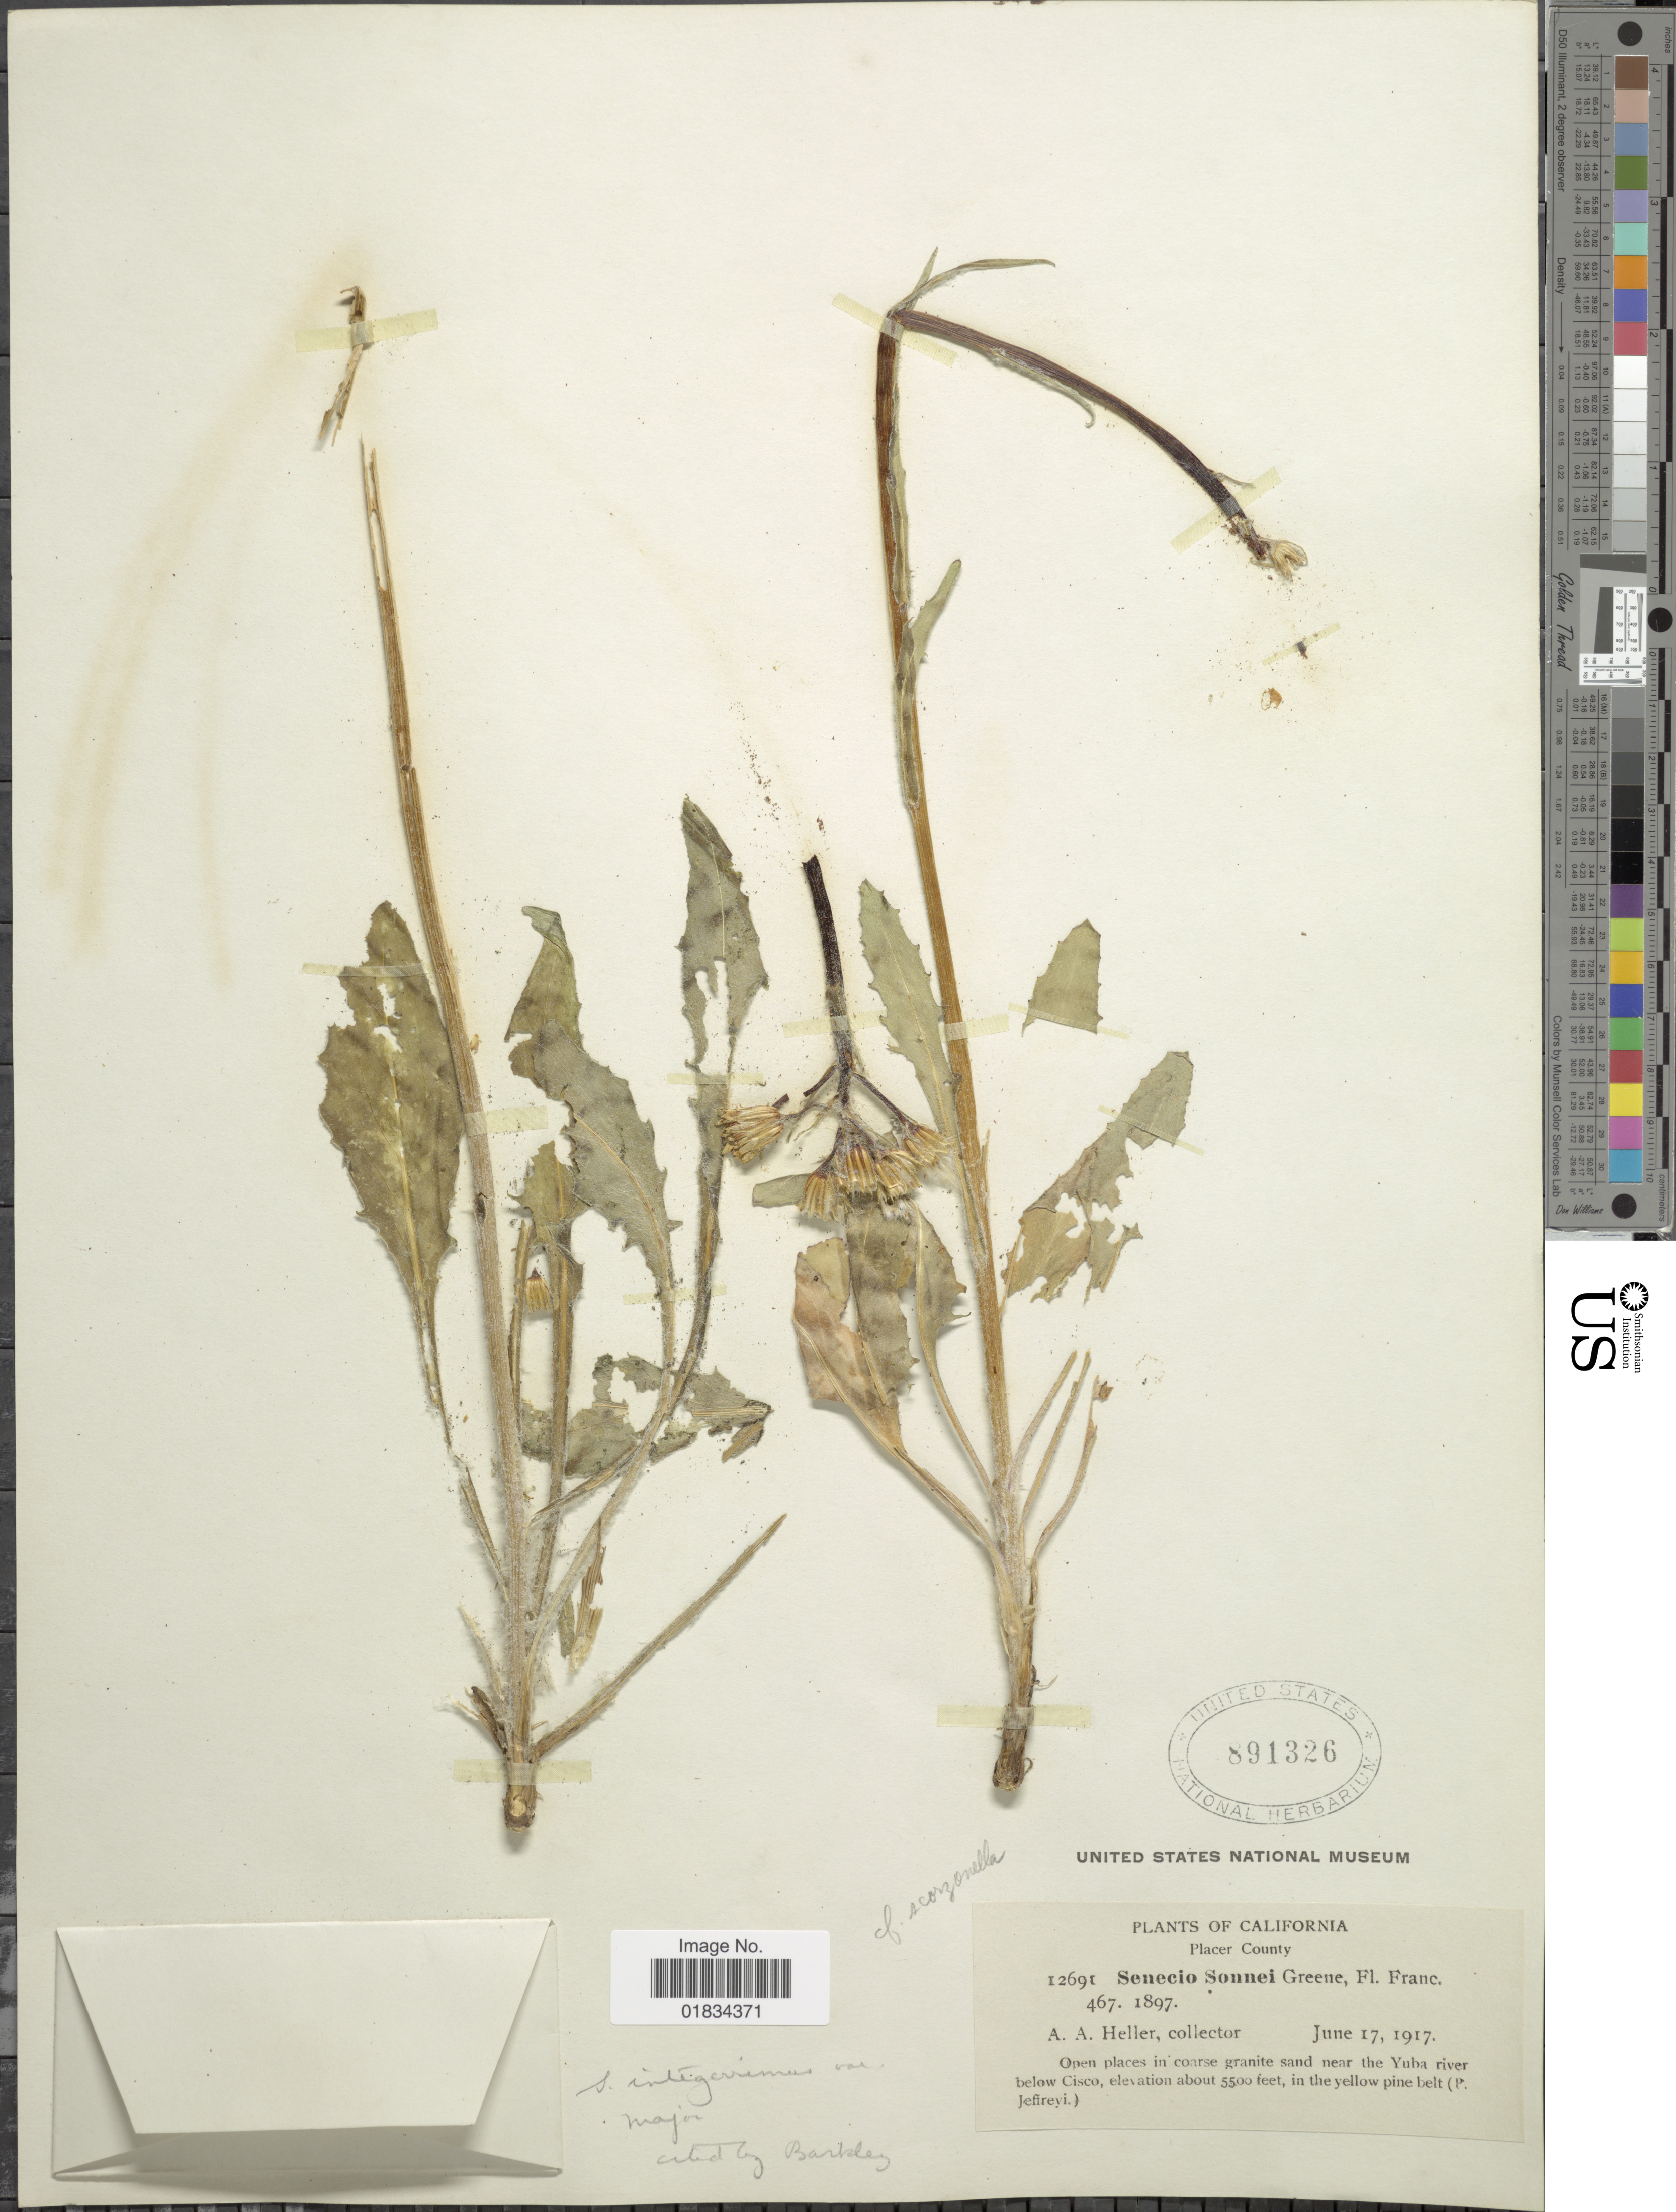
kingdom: Plantae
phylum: Tracheophyta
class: Magnoliopsida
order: Asterales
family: Asteraceae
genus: Senecio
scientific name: Senecio integerrimus var. major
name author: (A. Gray) Cronq.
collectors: A. A. Heller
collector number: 12691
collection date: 1917-06-17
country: United States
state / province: California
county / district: Placer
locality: Placer County. San near the Yuba river below Cisco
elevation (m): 1676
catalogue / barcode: US 891326